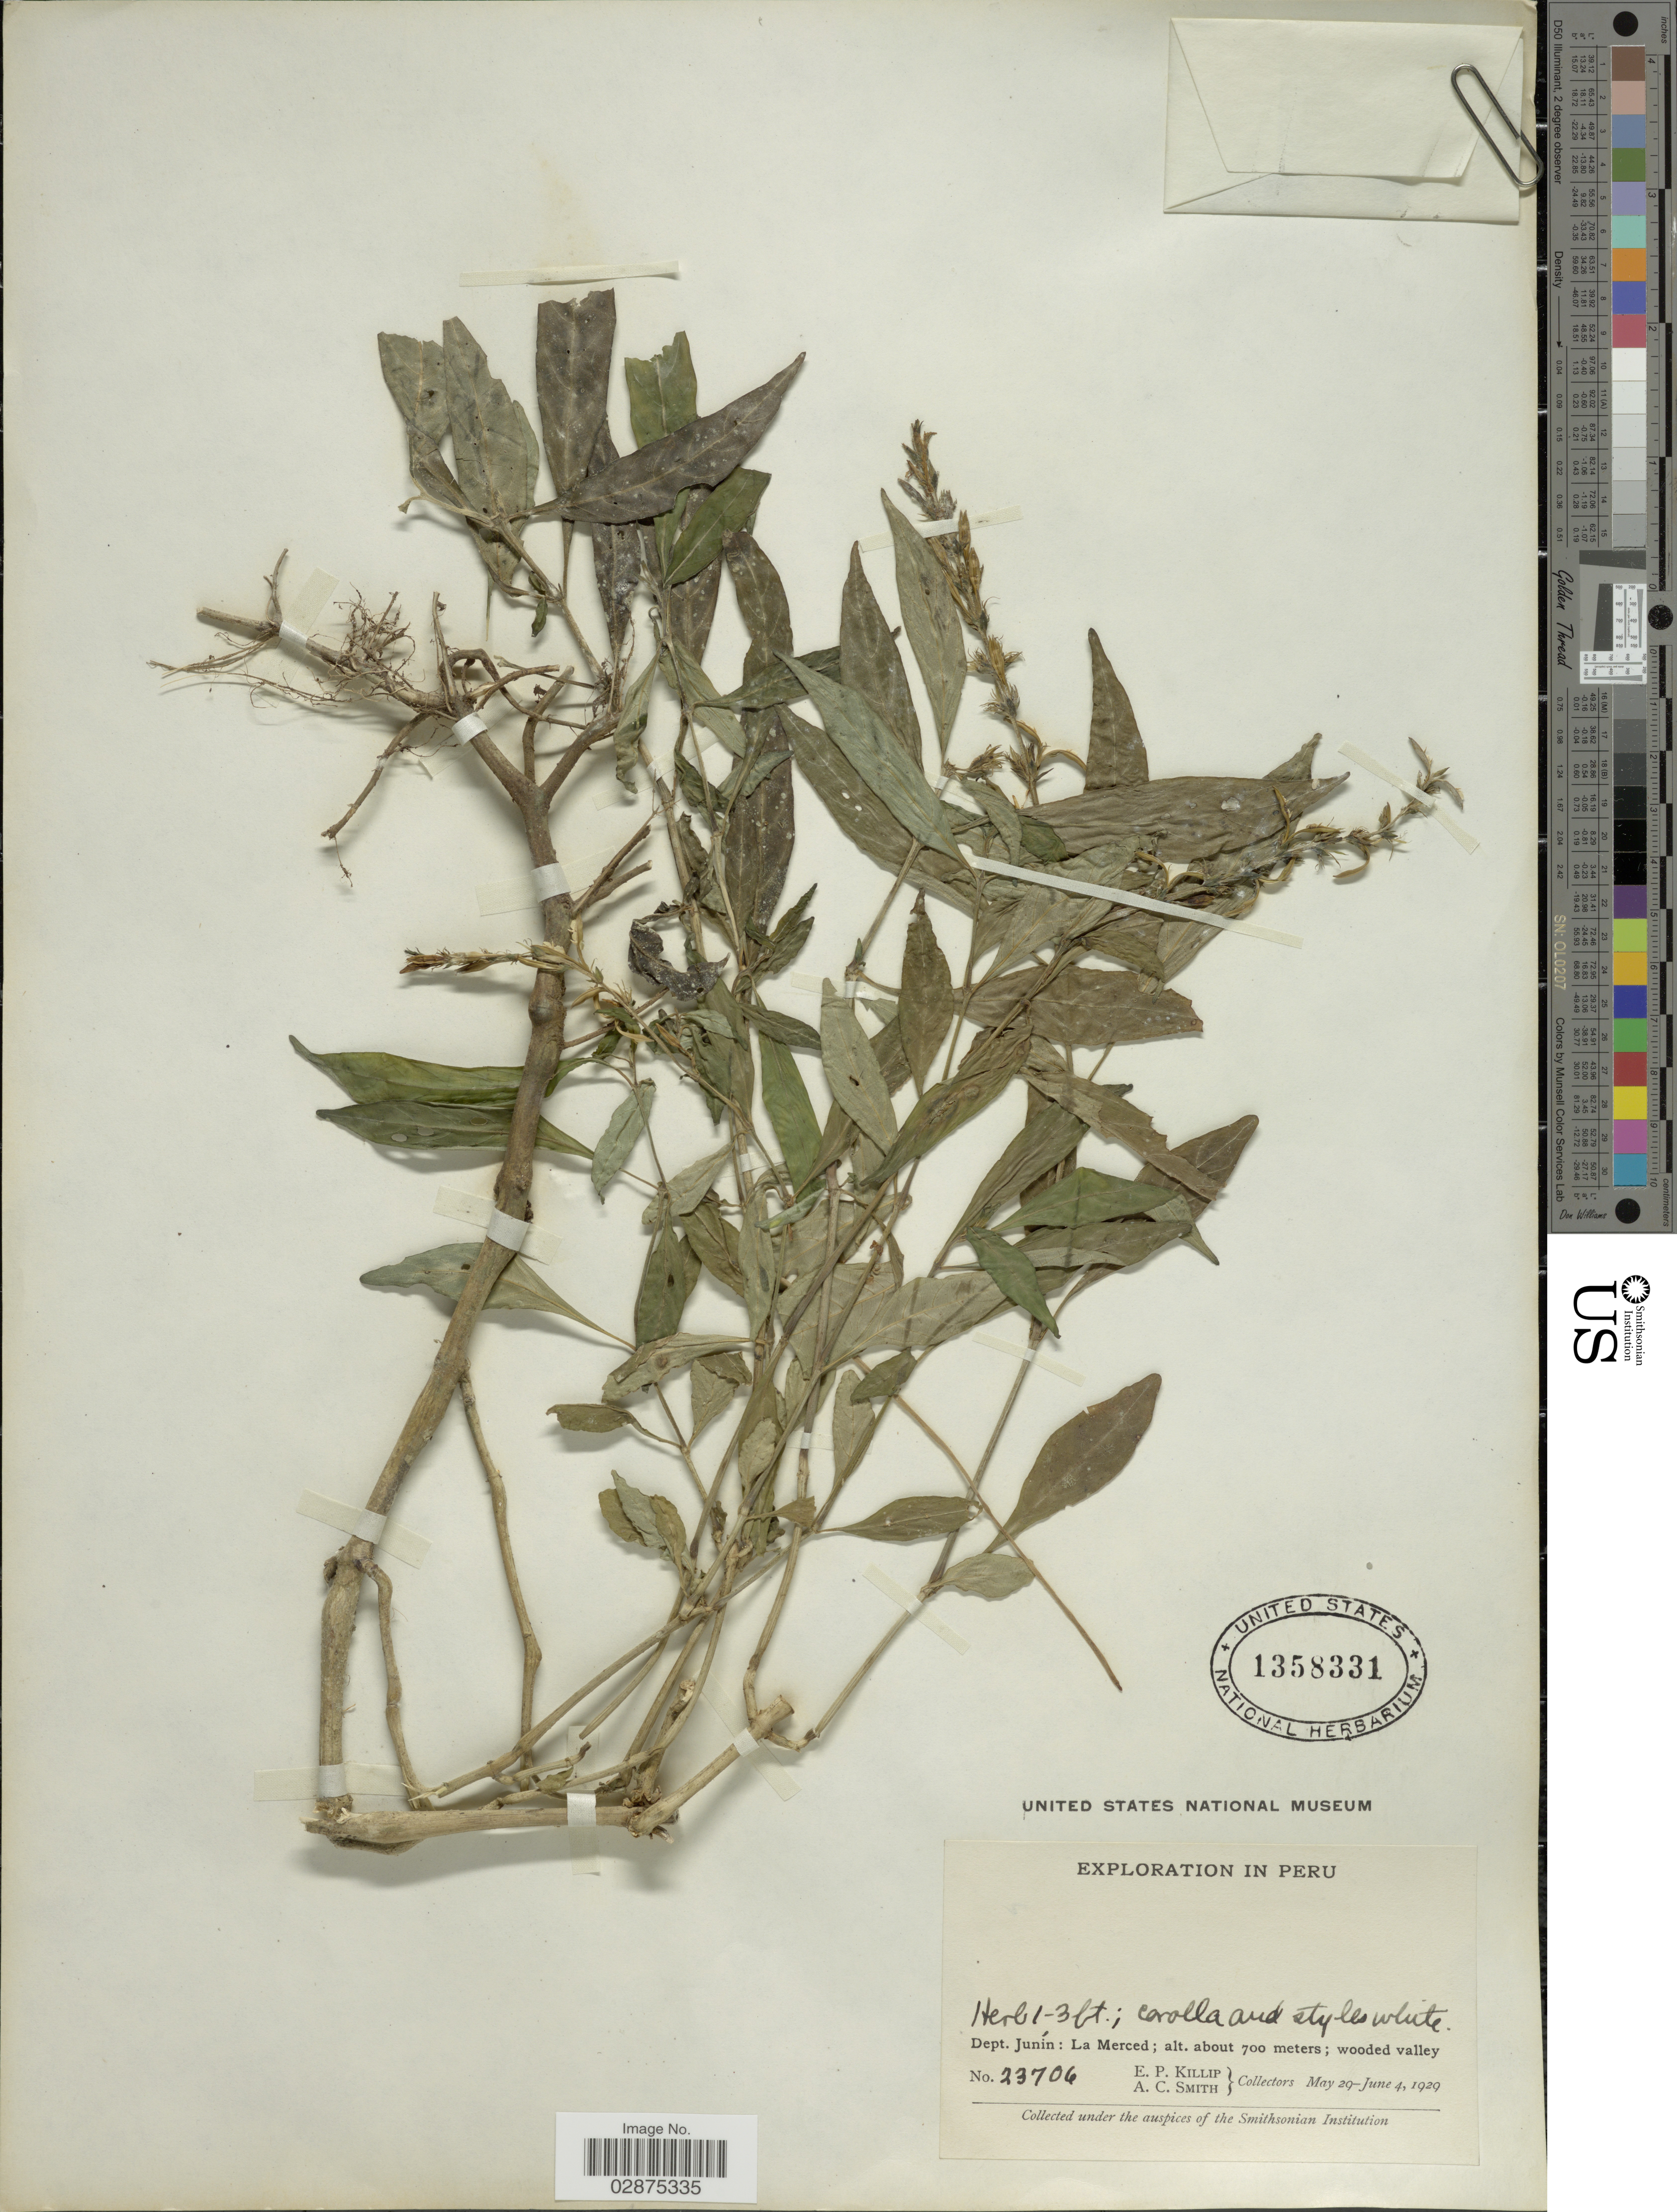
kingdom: Plantae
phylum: Tracheophyta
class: Magnoliopsida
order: Lamiales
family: Acanthaceae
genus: Stenostephanus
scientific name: Stenostephanus sprucei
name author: (Lindau) Wassh. & J.R.I. Wood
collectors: E. P. Killip & A. C. Smith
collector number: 23706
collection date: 1929-05-29/1929-06-04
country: Peru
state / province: Junín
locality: Dept. Junín: La Merced.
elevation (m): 700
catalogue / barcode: US 1358331